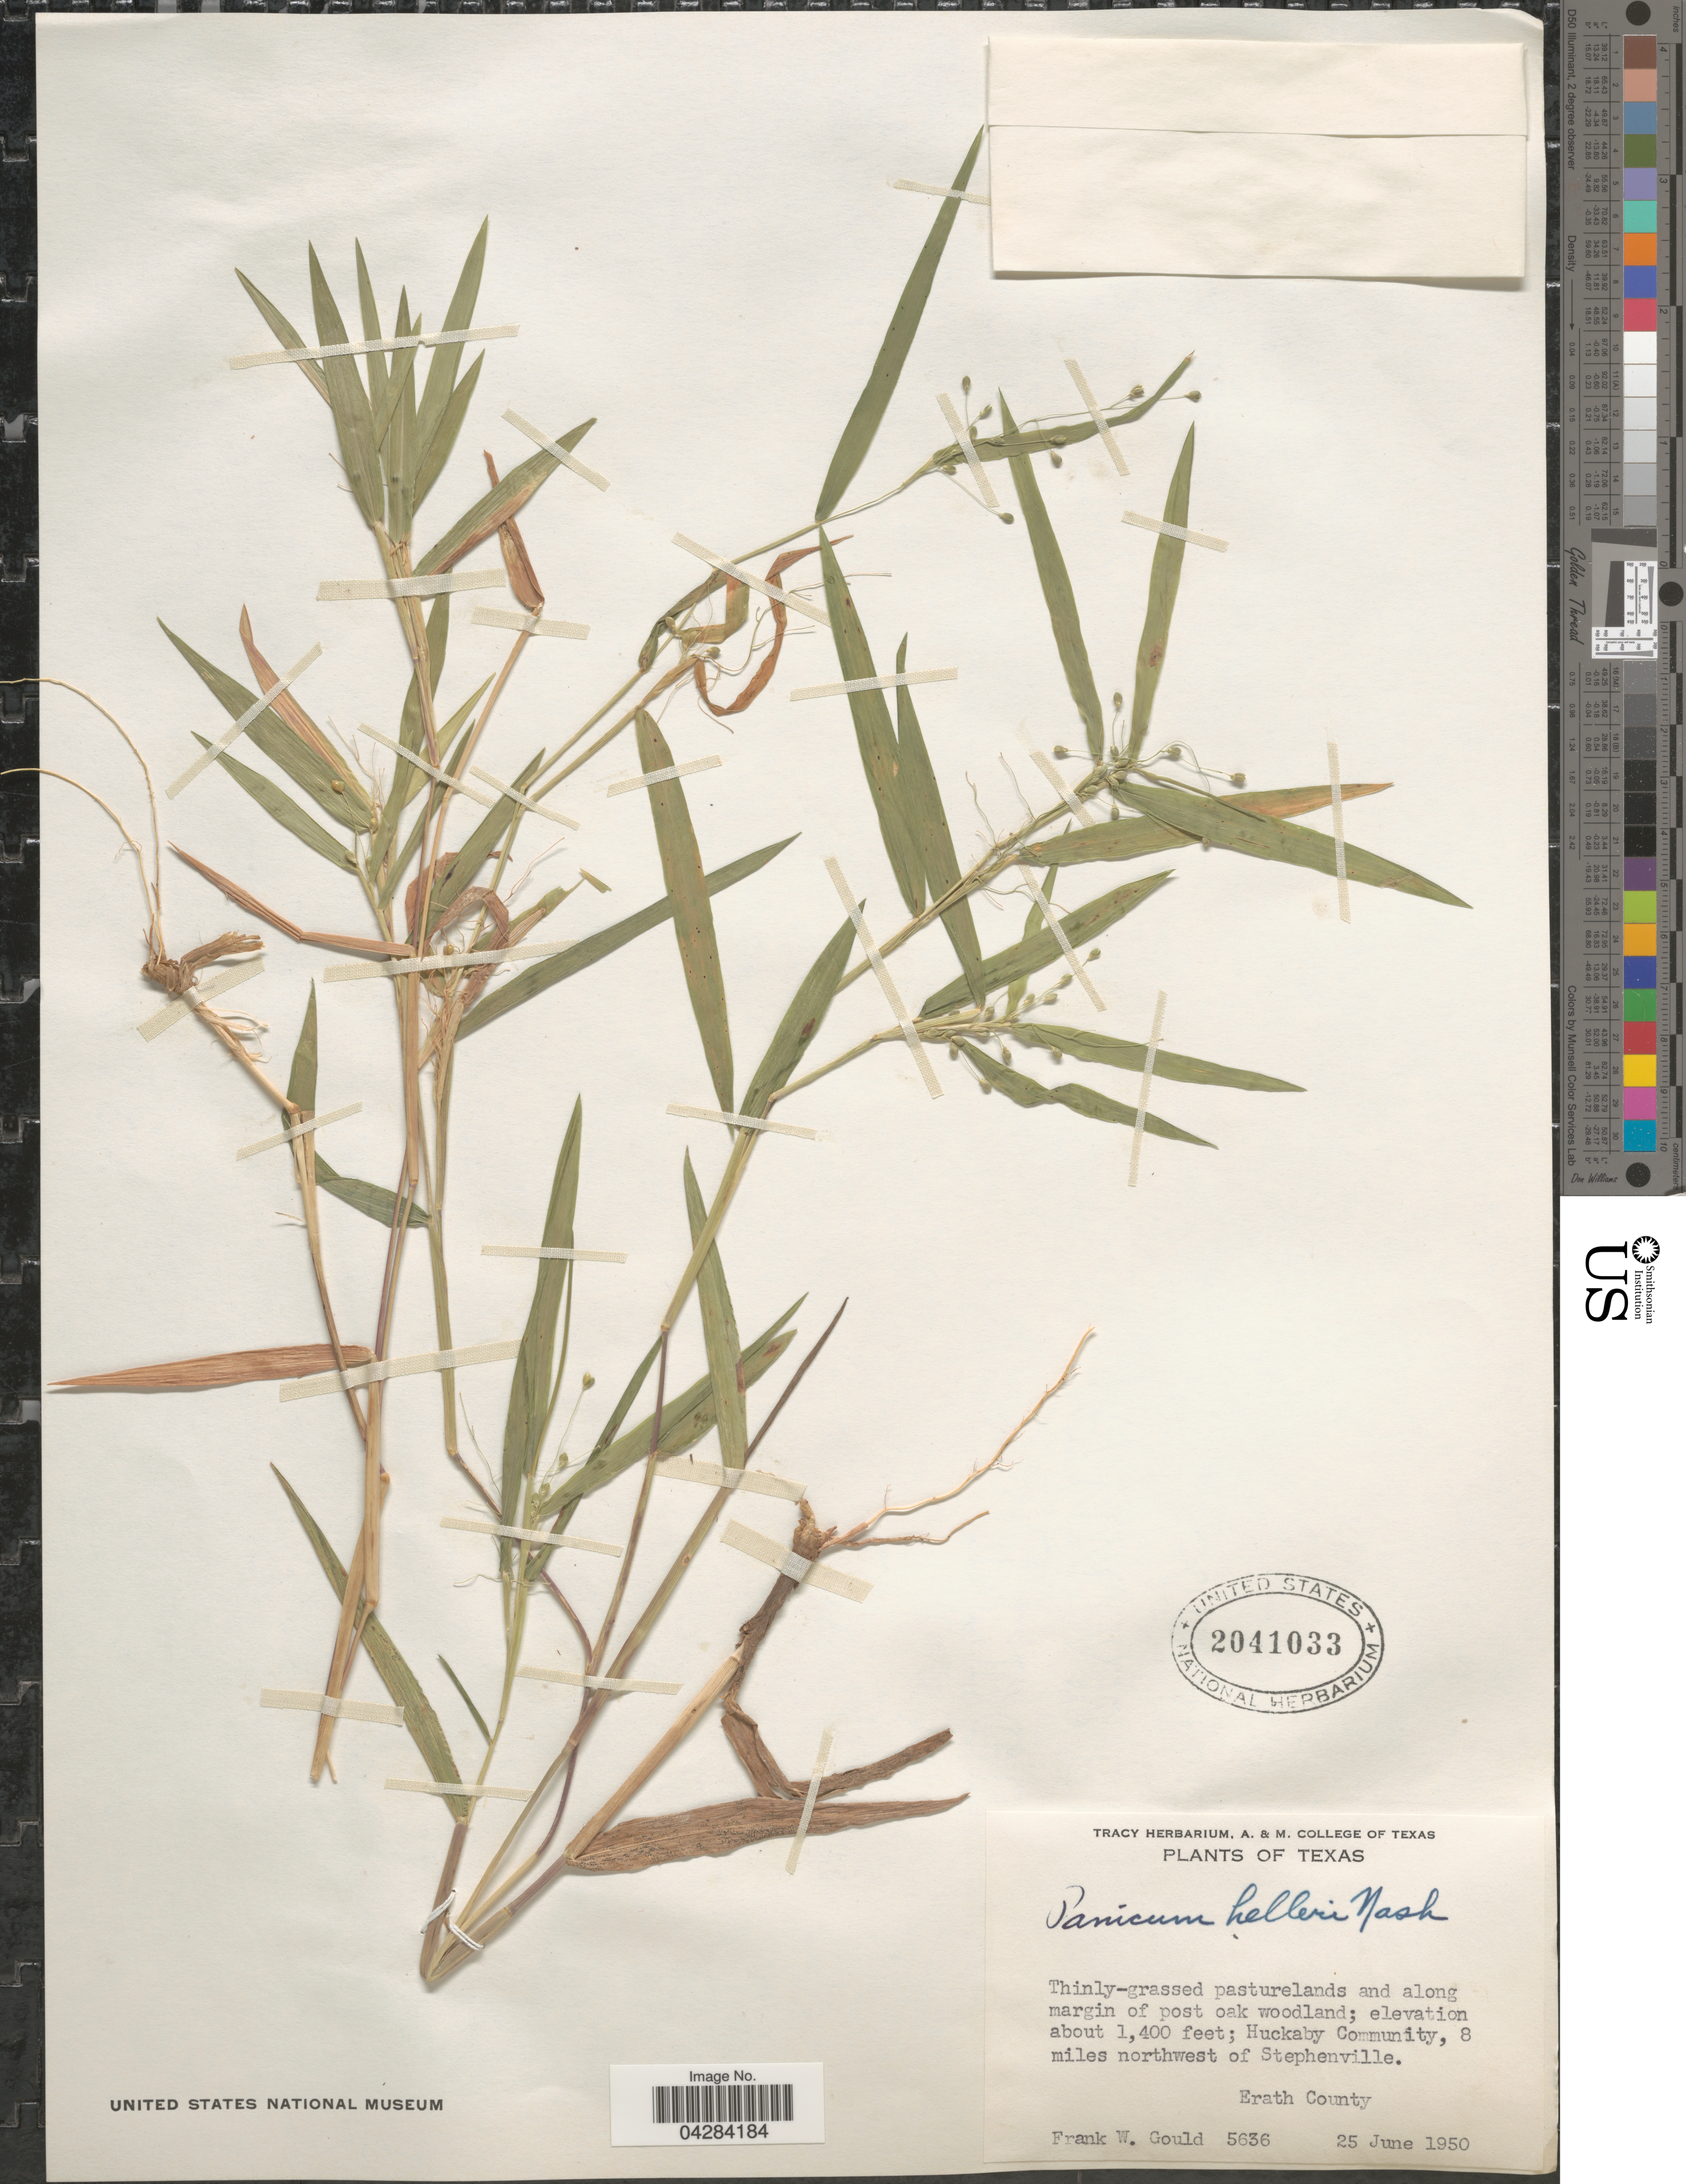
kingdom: Plantae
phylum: Tracheophyta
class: Liliopsida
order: Poales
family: Poaceae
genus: Dichanthelium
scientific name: Dichanthelium oligosanthes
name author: (Schult.) Gould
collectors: F. W. Gould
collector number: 5636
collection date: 1950-06-25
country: United States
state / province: Texas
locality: Huckaby Community, 8 miles northwest of Stephenville. Erath County.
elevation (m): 427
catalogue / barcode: US 2041033